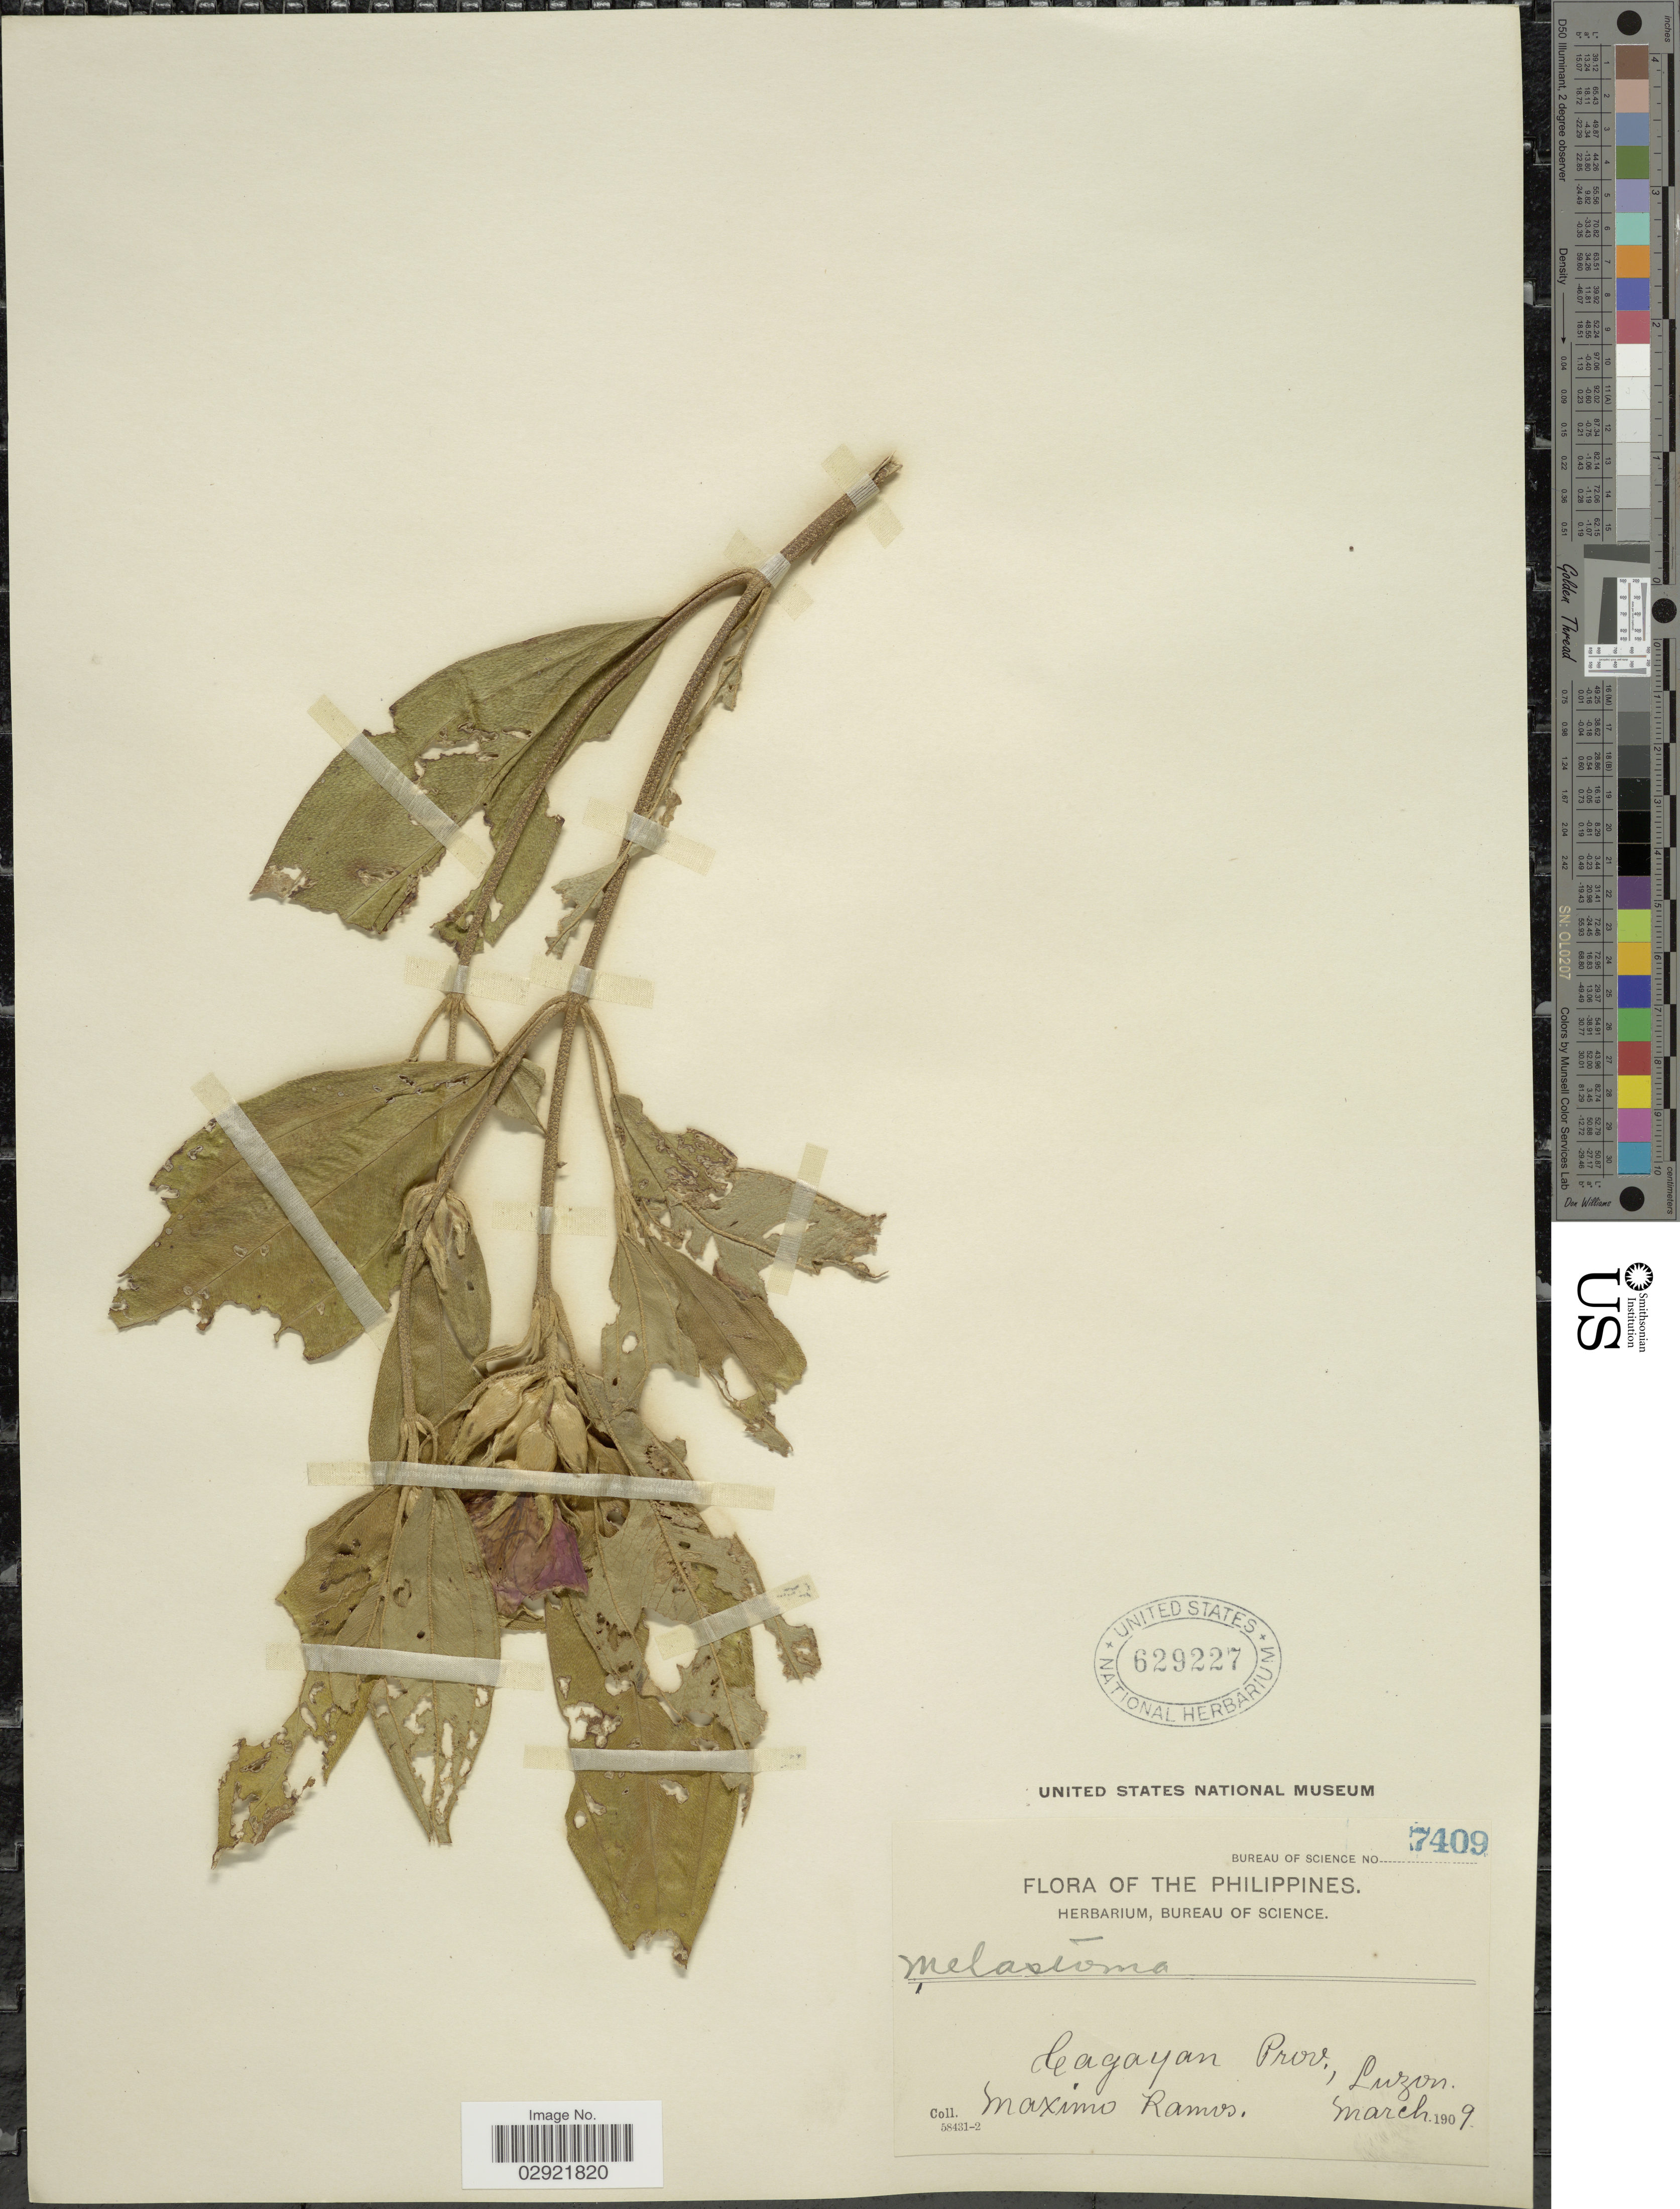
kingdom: Plantae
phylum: Tracheophyta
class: Magnoliopsida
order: Myrtales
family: Melastomataceae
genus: Melastoma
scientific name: Melastoma malabathricum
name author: L.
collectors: M. Ramos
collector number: Bureau of Science 7409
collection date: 1909-03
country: Philippines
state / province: Cagayan Valley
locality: Cagayan Prov., Luzon.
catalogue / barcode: US 629227